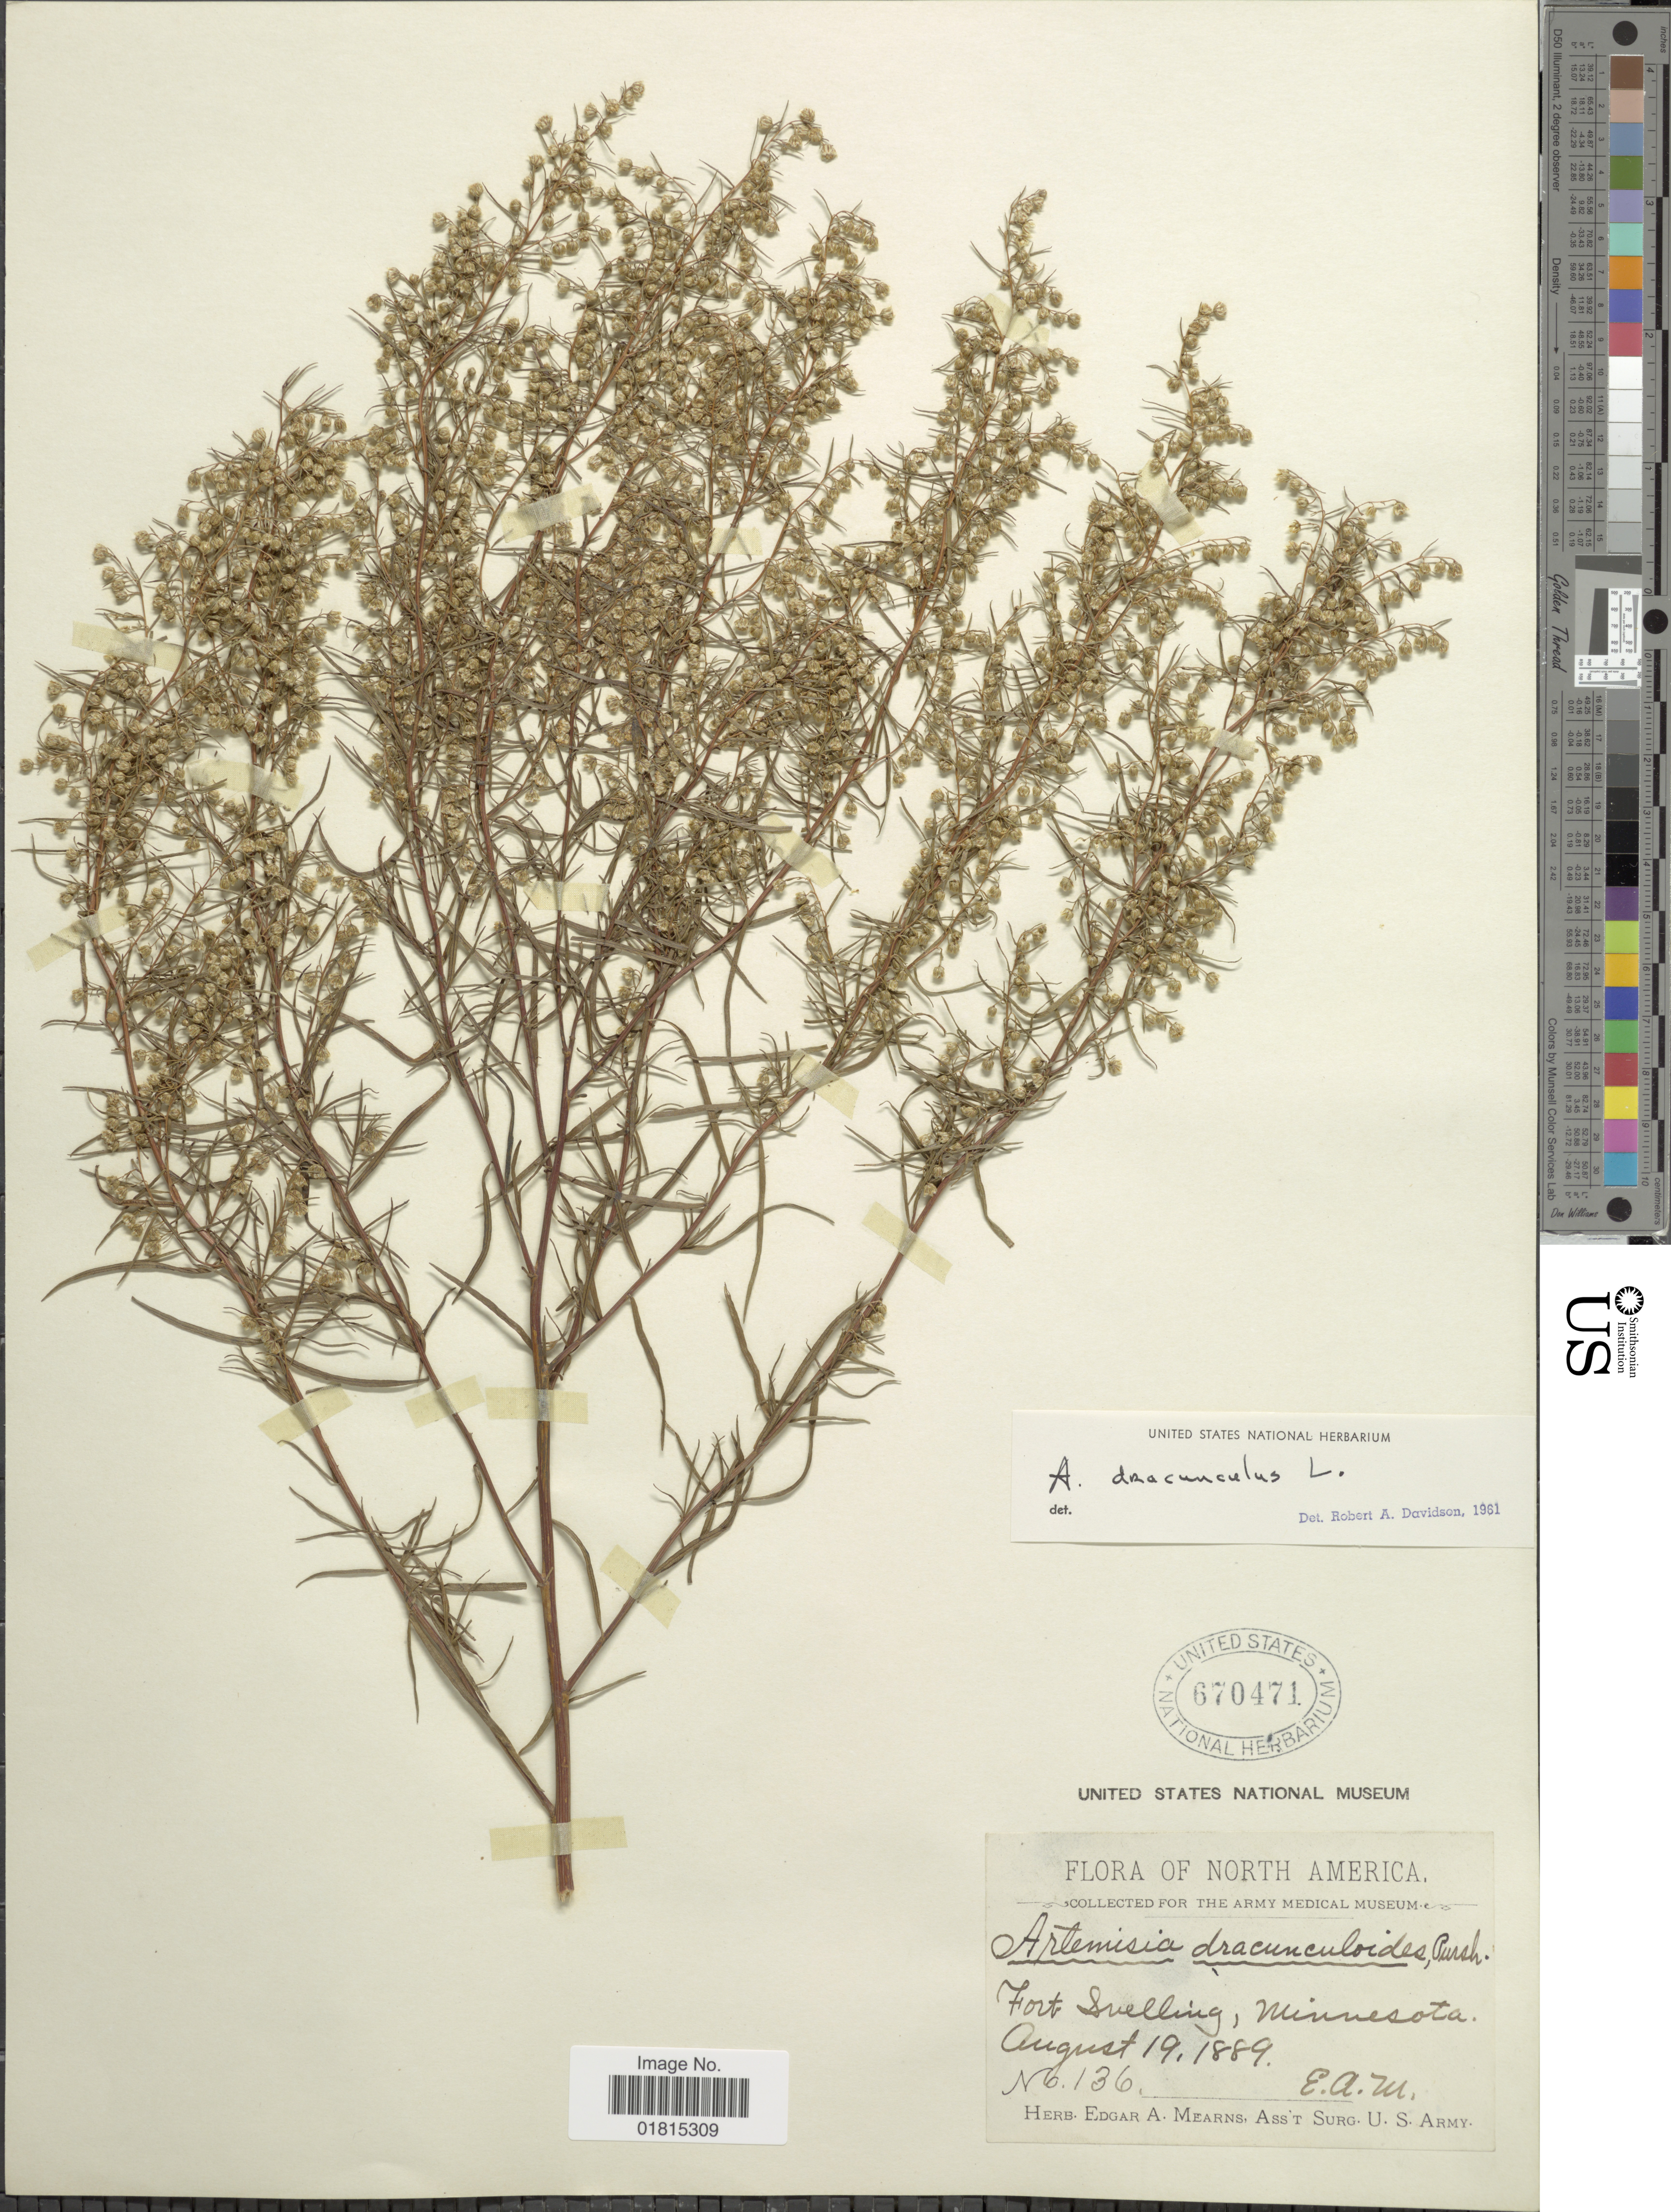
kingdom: Plantae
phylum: Tracheophyta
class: Magnoliopsida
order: Asterales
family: Asteraceae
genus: Artemisia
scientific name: Artemisia dracunculoides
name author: Pursh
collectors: E. A. Mearns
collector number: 136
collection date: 1889-08-19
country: United States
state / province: Minnesota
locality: Fort Snelling, Minnesota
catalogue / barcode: US 670471